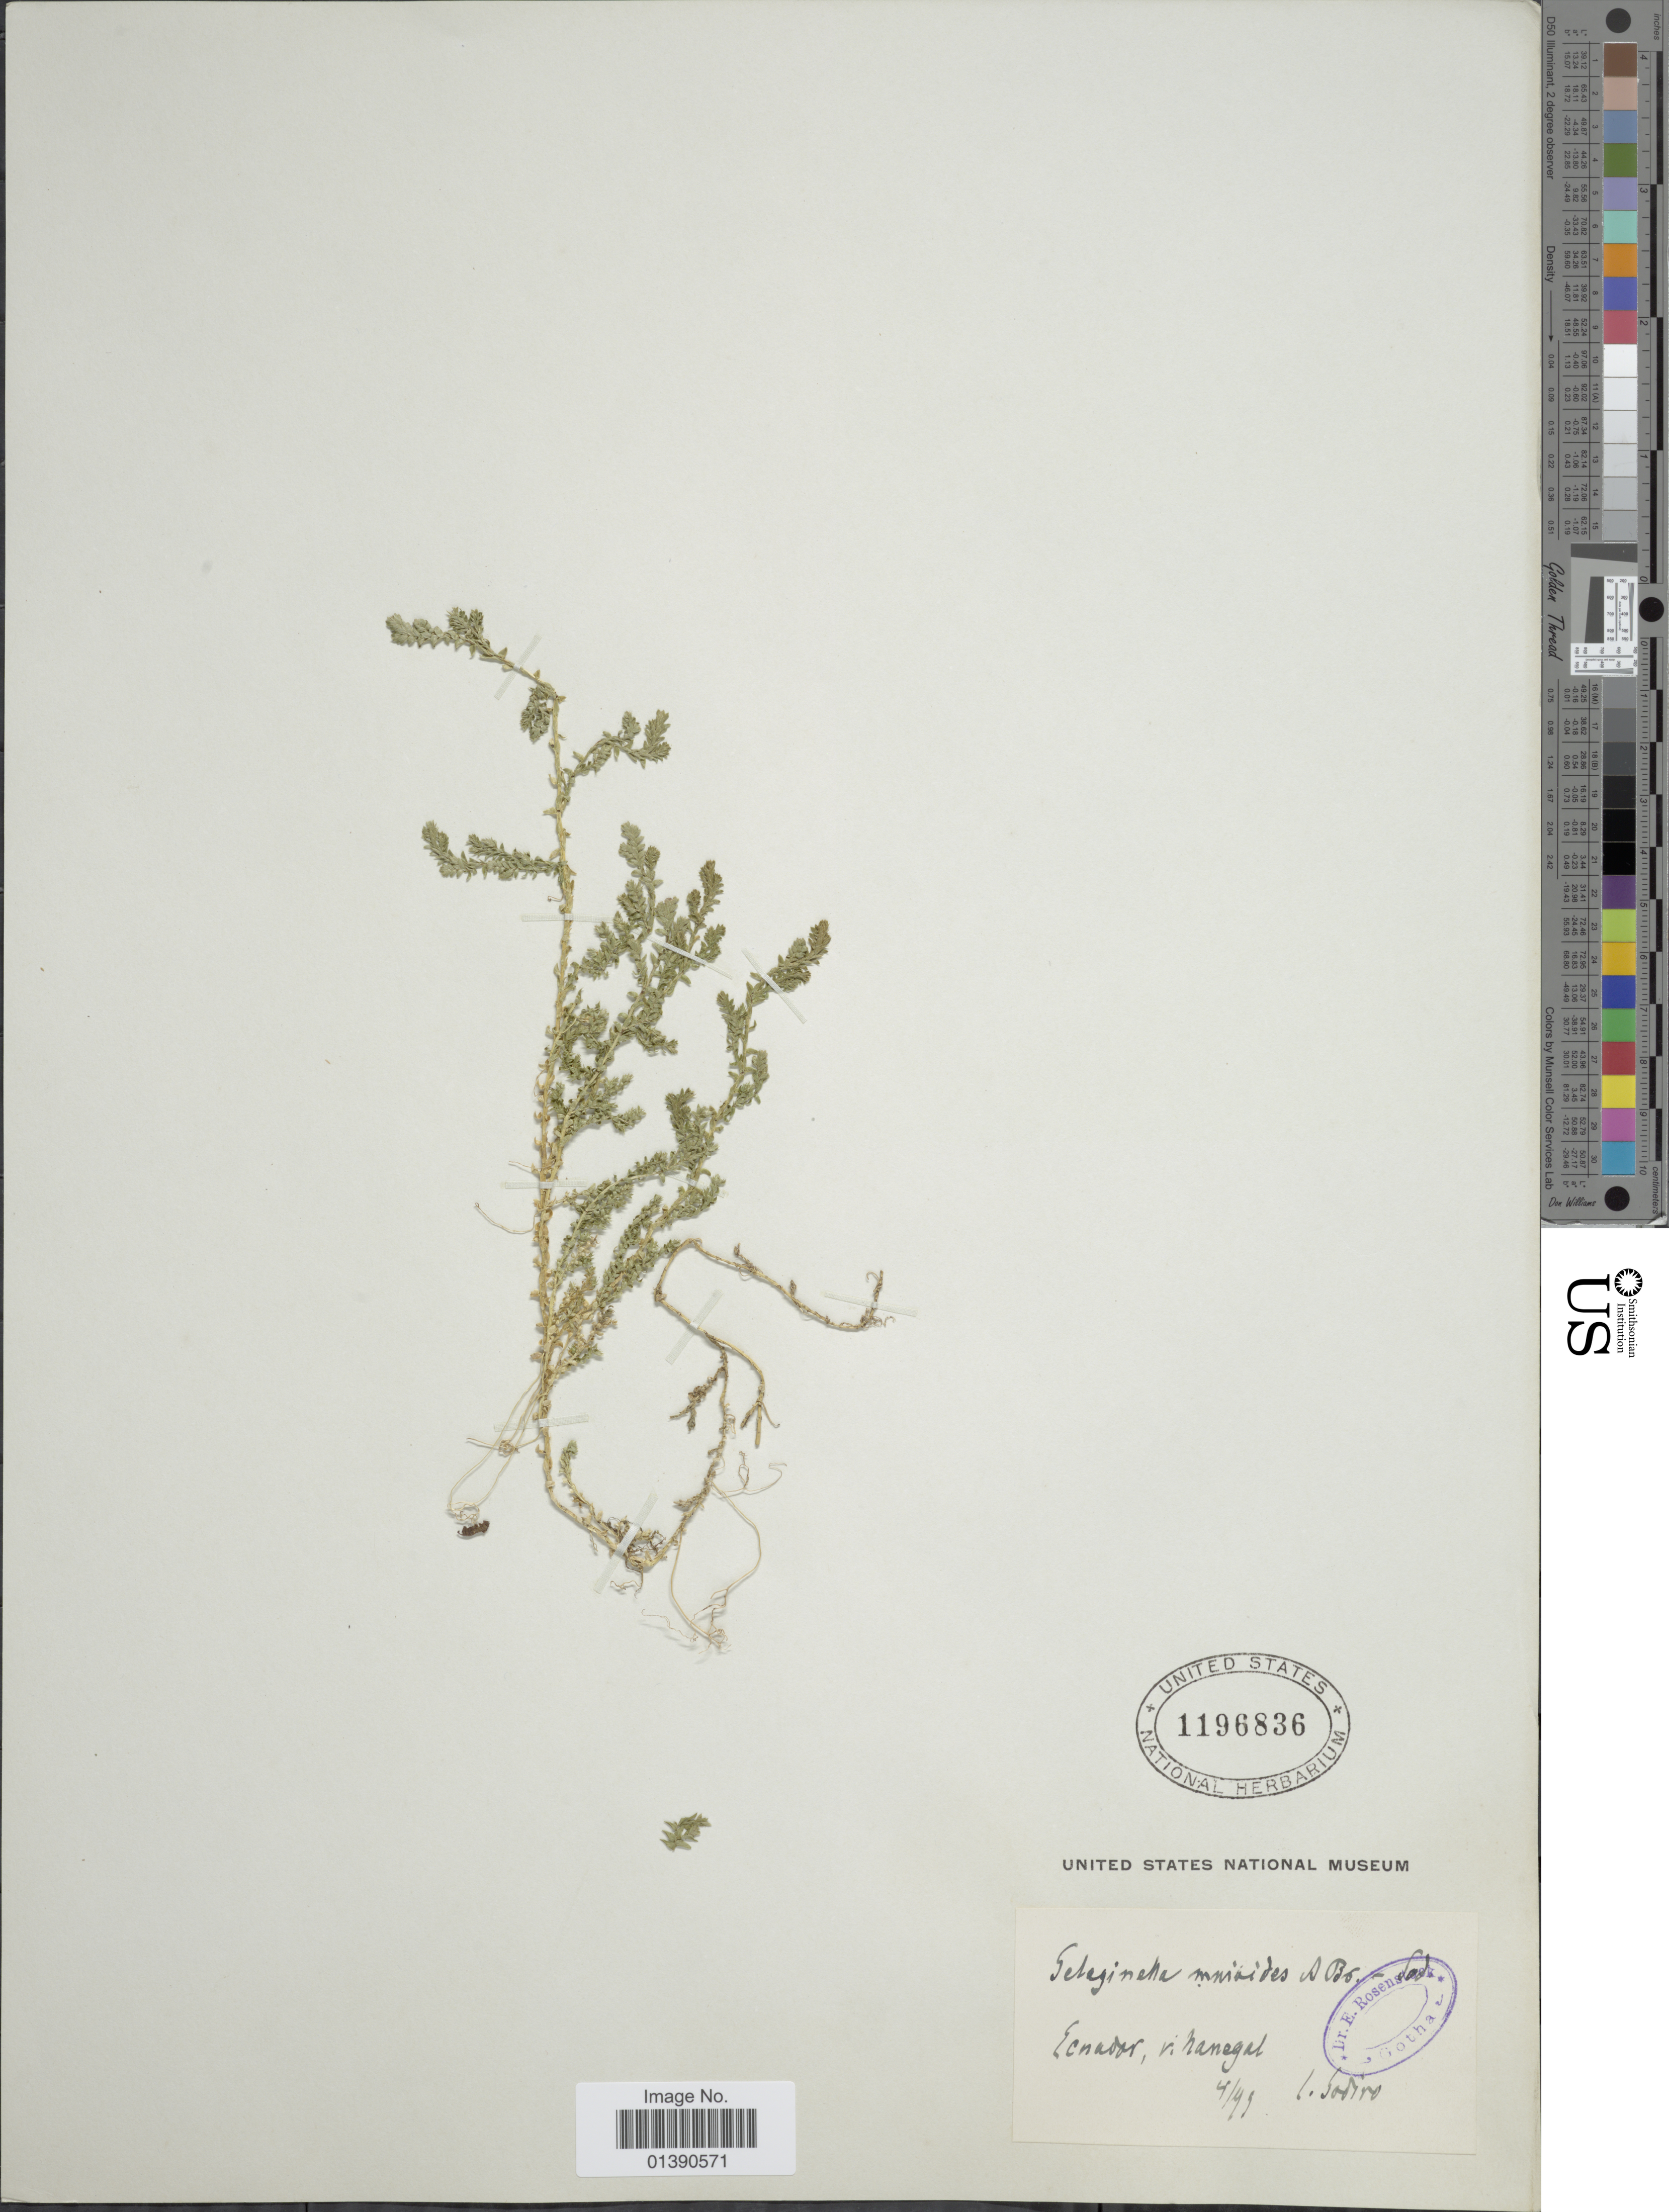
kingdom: Plantae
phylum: Tracheophyta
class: Lycopodiopsida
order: Selaginellales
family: Selaginellaceae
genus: Selaginella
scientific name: Selaginella diffusa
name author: (C. Presl) Spring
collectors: L. Sodiro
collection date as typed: Transcribed d/m/y: /4/99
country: Ecuador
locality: V Nanegal [interpreted]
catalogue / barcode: US 1196836